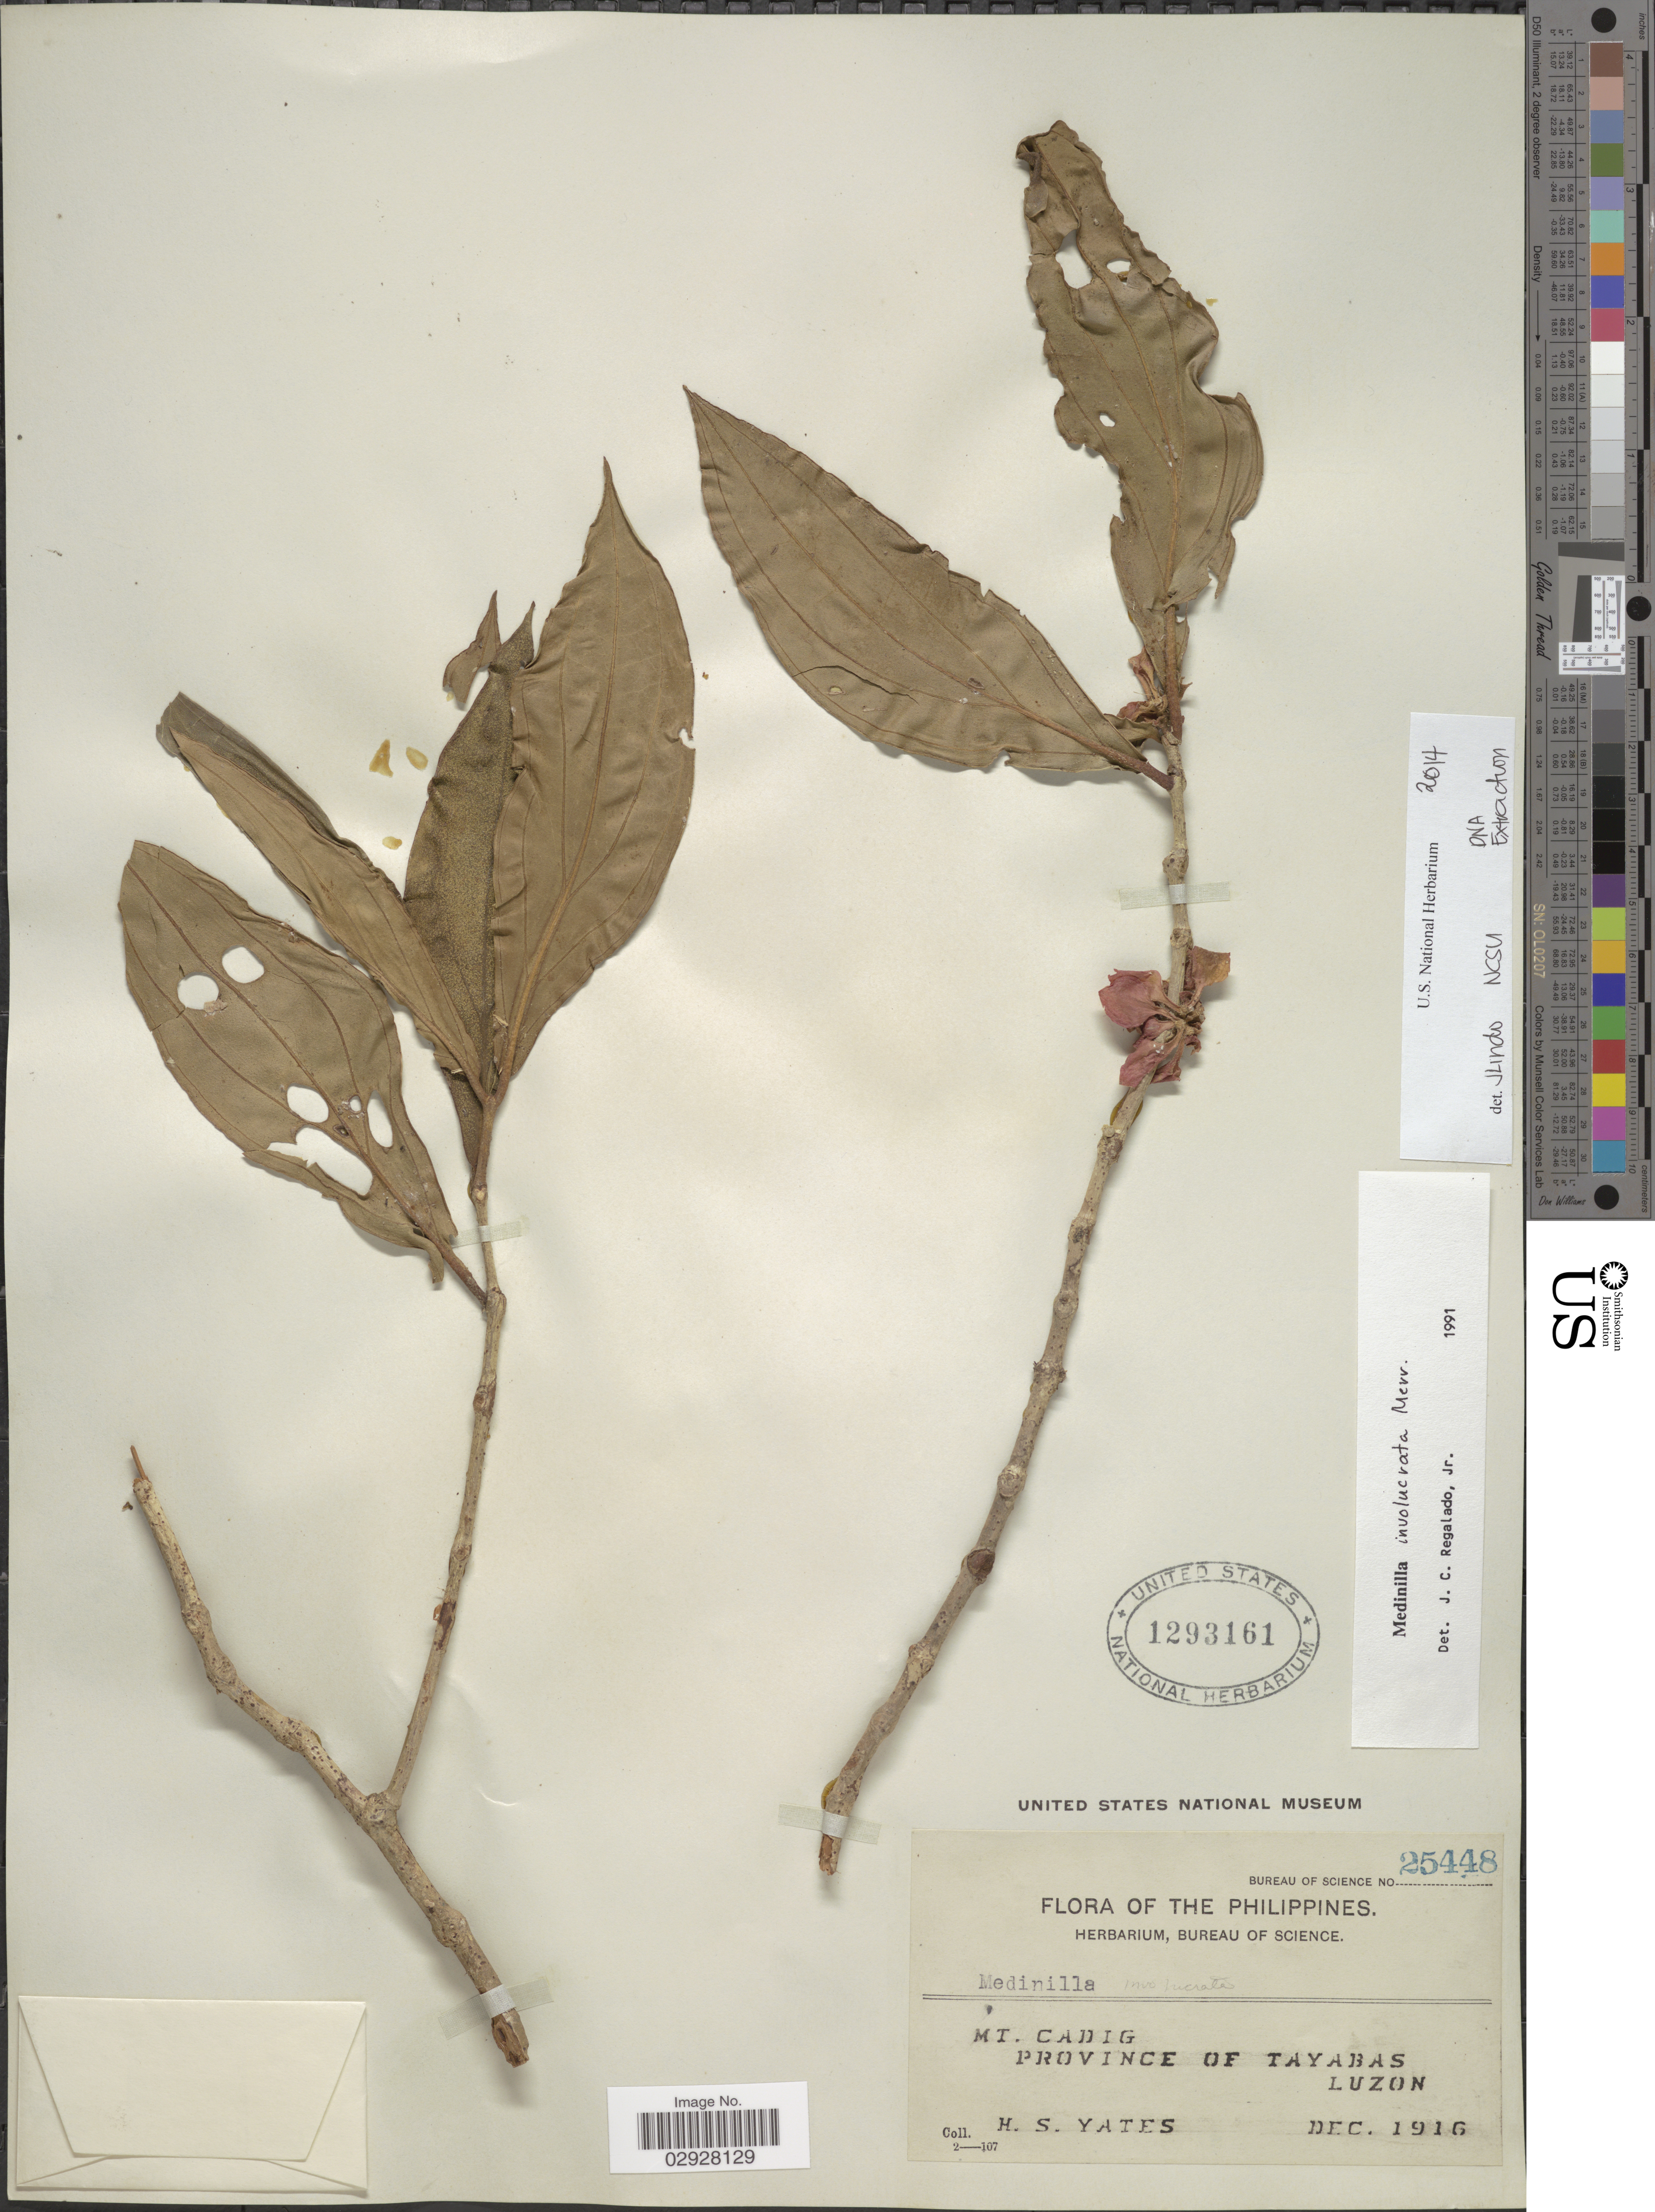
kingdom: Plantae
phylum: Tracheophyta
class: Magnoliopsida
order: Myrtales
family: Melastomataceae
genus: Medinilla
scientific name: Medinilla involucrata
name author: Merr.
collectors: H. S. Yates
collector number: Bureau of Science 25448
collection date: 1916-12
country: Philippines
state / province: Bicol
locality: Mt. Cadig, Province of Tayabas, Luzon.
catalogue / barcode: US 1293161